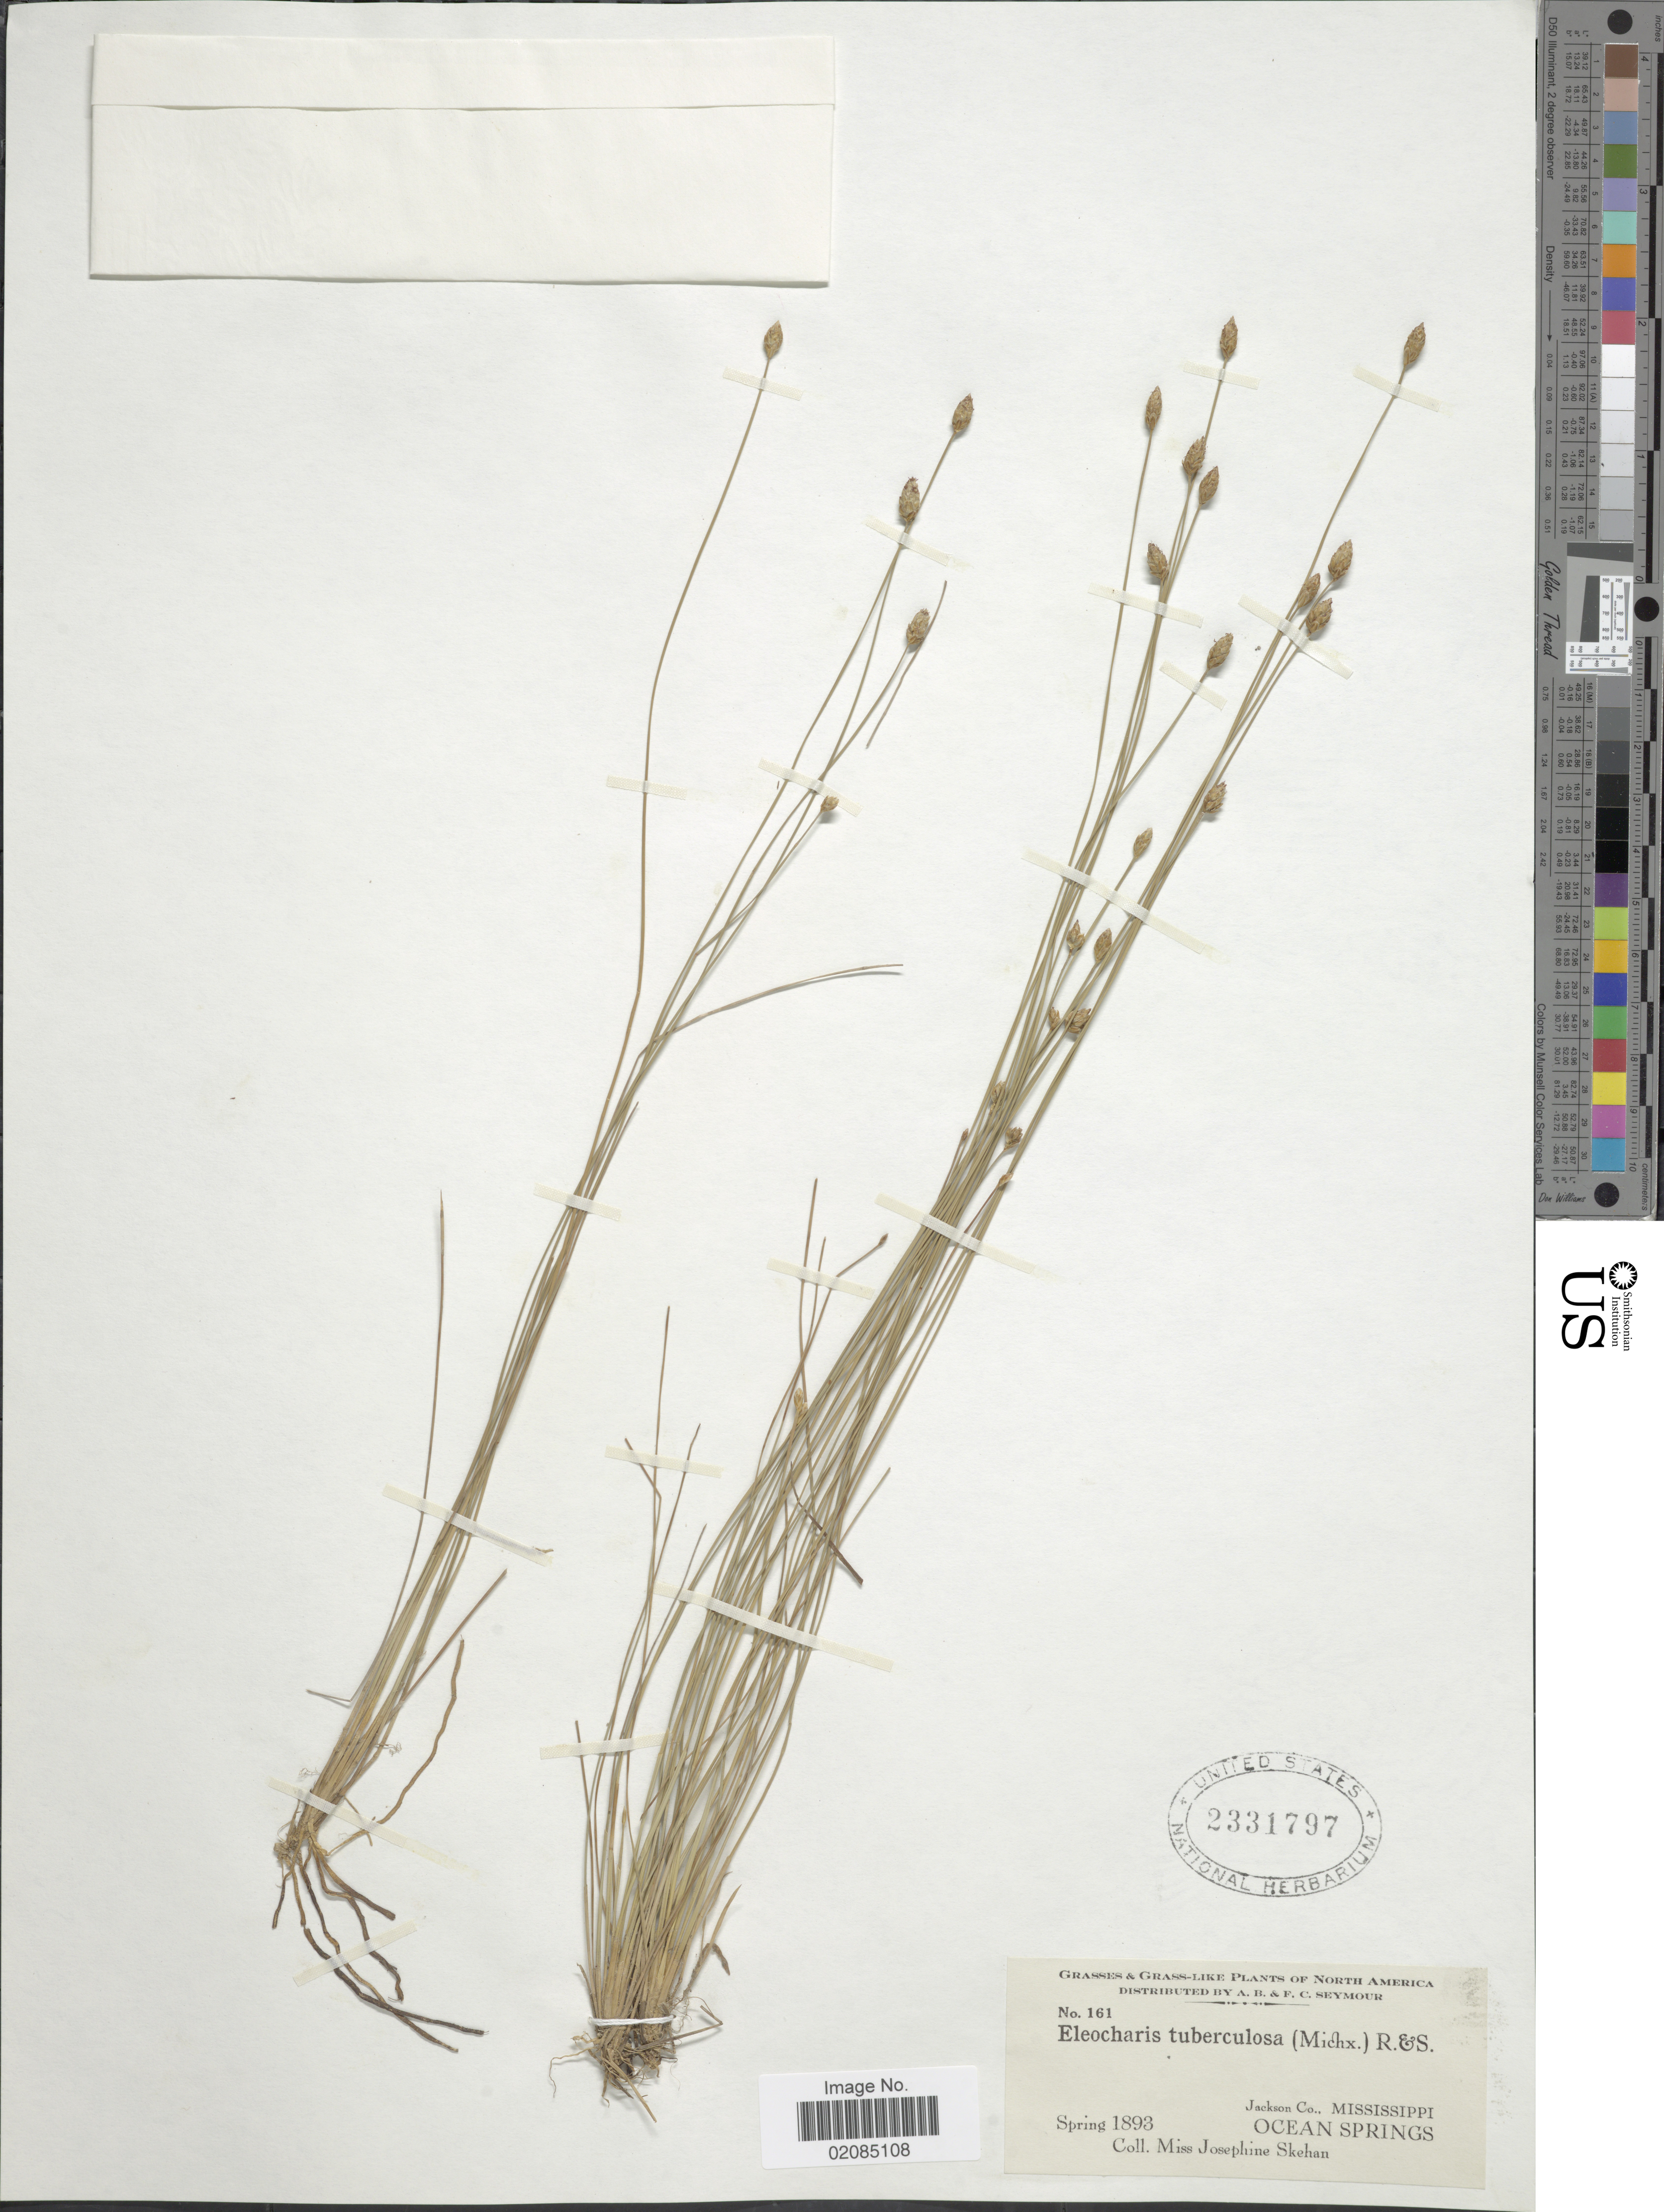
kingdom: Plantae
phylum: Tracheophyta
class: Liliopsida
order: Poales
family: Cyperaceae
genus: Eleocharis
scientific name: Eleocharis tuberculosa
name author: (Michx.) Roem. & Schult.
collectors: J. Skehan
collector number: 161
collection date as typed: Spring 1893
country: United States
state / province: Mississippi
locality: Jackson County, Ocean Springs.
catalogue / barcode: US 2331797